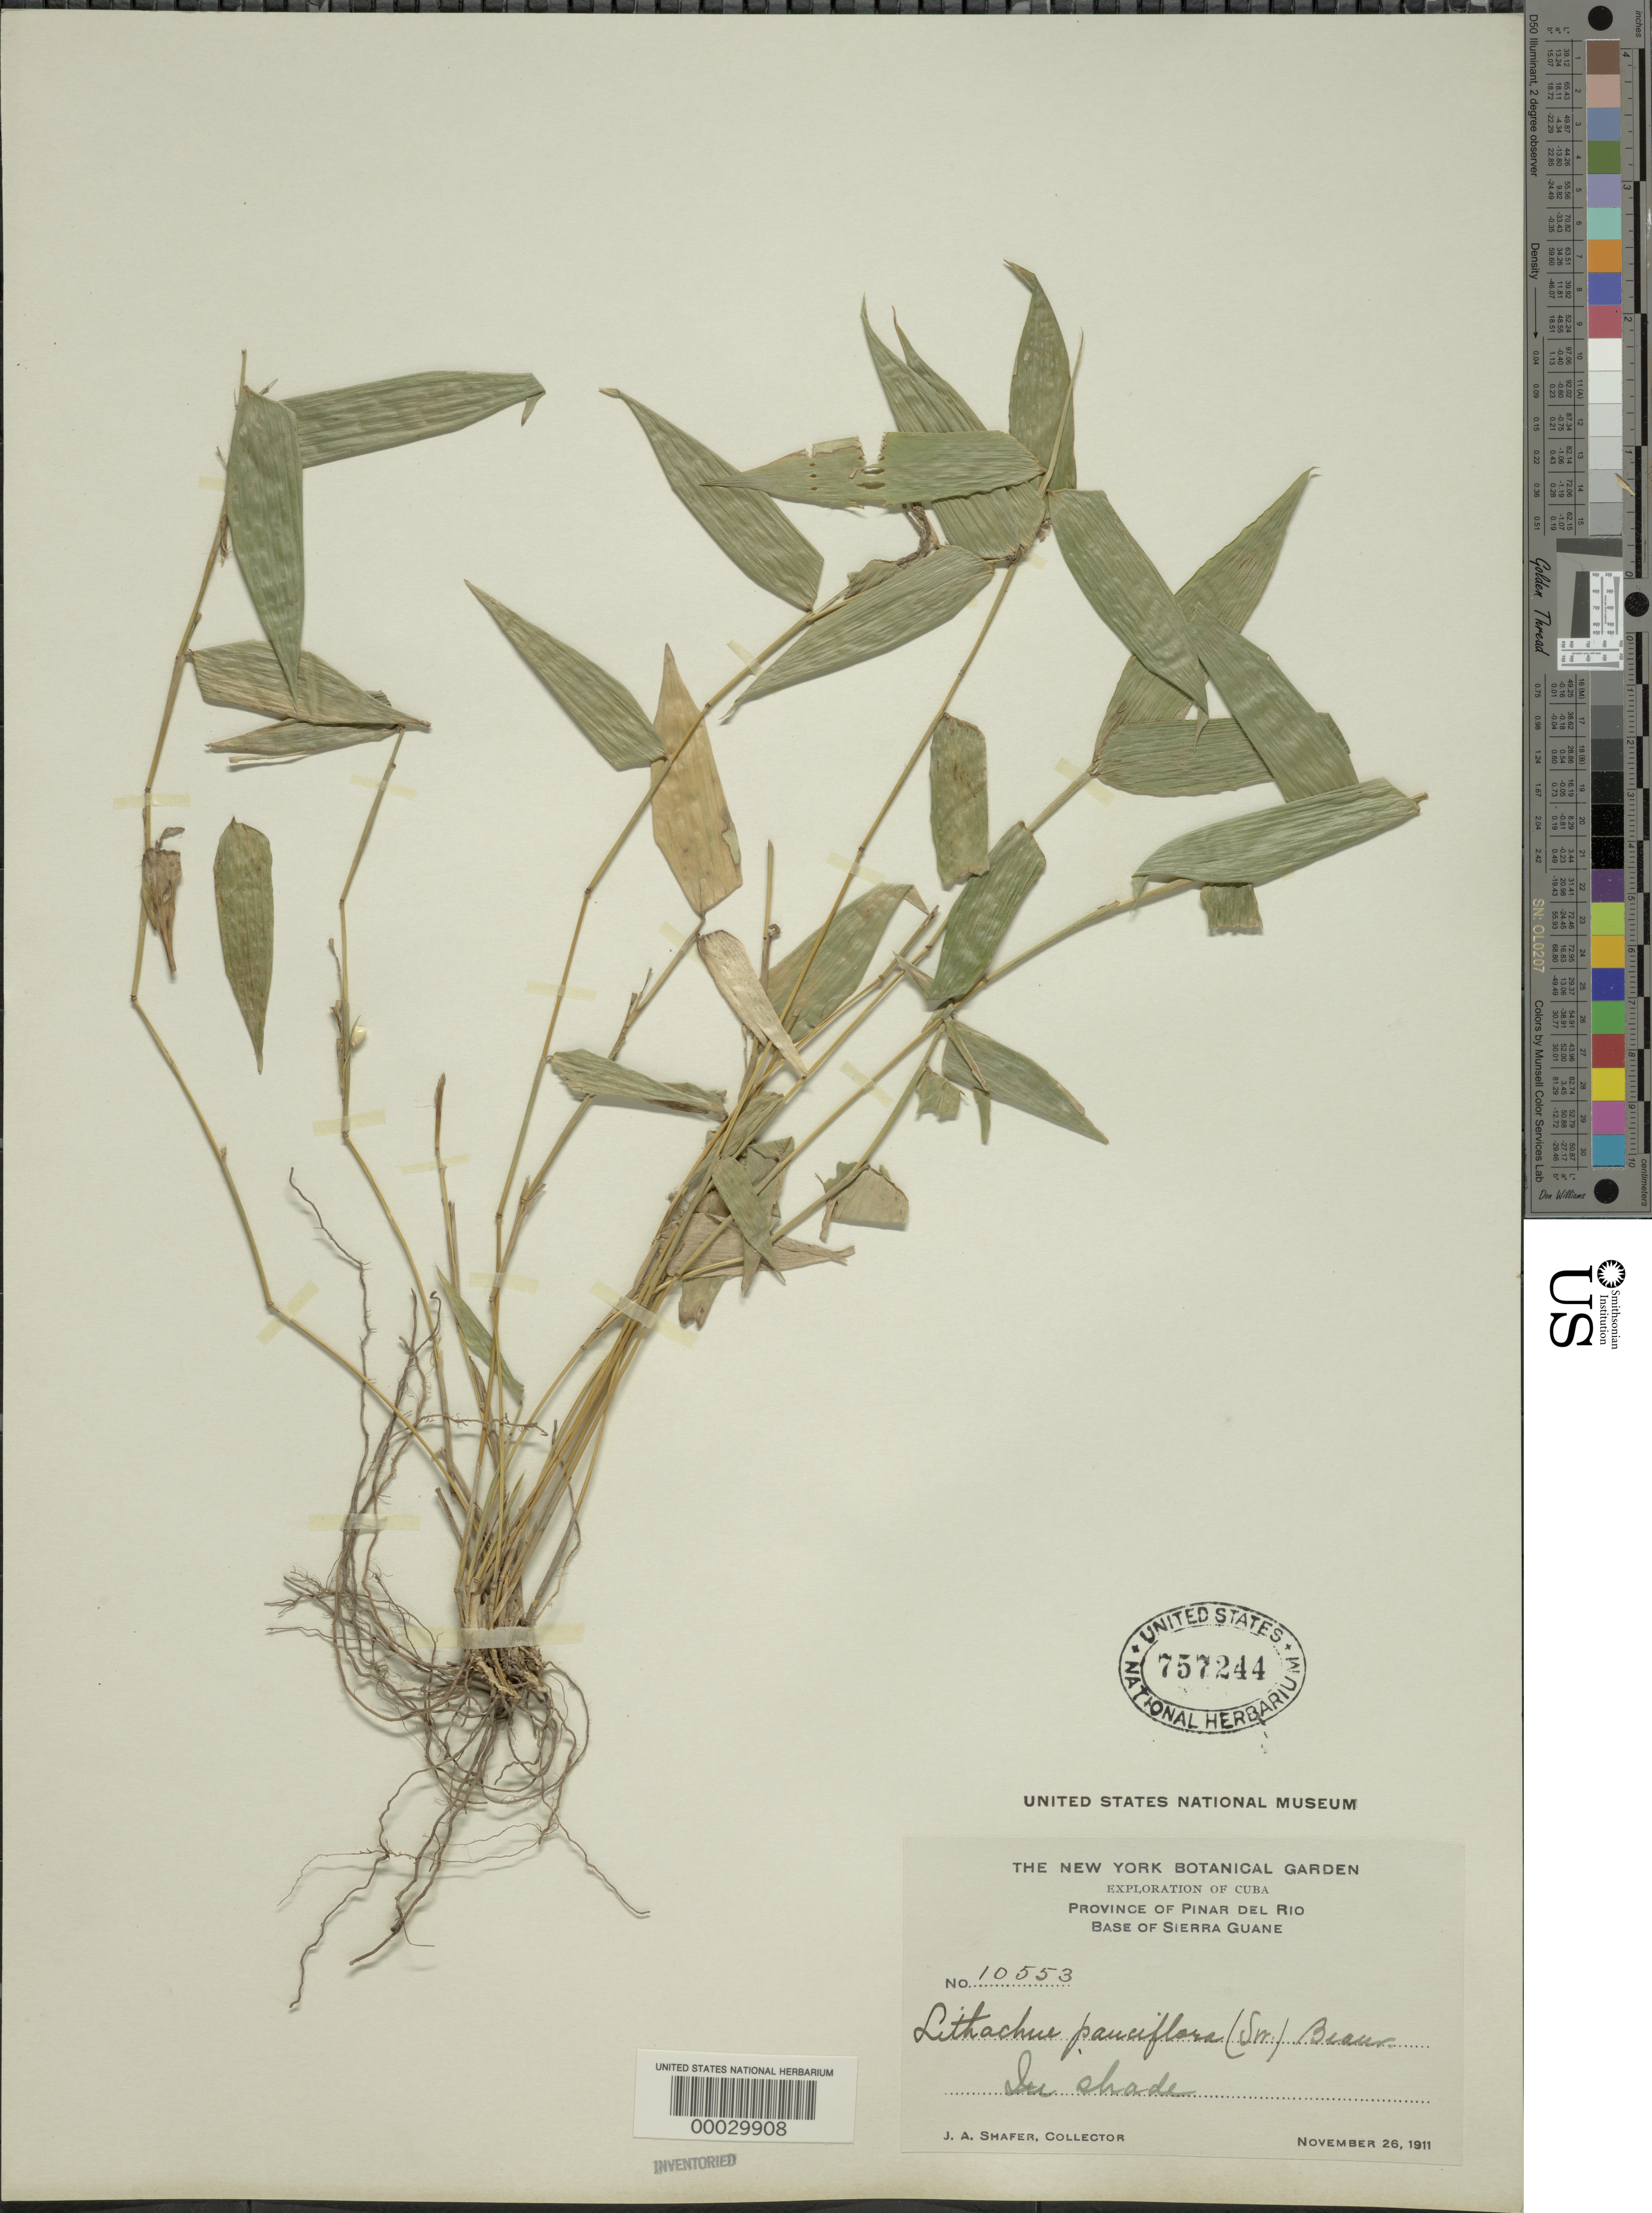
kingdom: Plantae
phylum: Tracheophyta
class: Liliopsida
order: Poales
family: Poaceae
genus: Lithachne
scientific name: Lithachne pauciflora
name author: (Sw.) P. Beauv.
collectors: J. A. Shafer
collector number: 10553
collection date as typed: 26 Nov 1911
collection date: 1911-11-26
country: Cuba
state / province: Pinar del Río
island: Greater Antilles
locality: Sierra guane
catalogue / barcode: US 757244